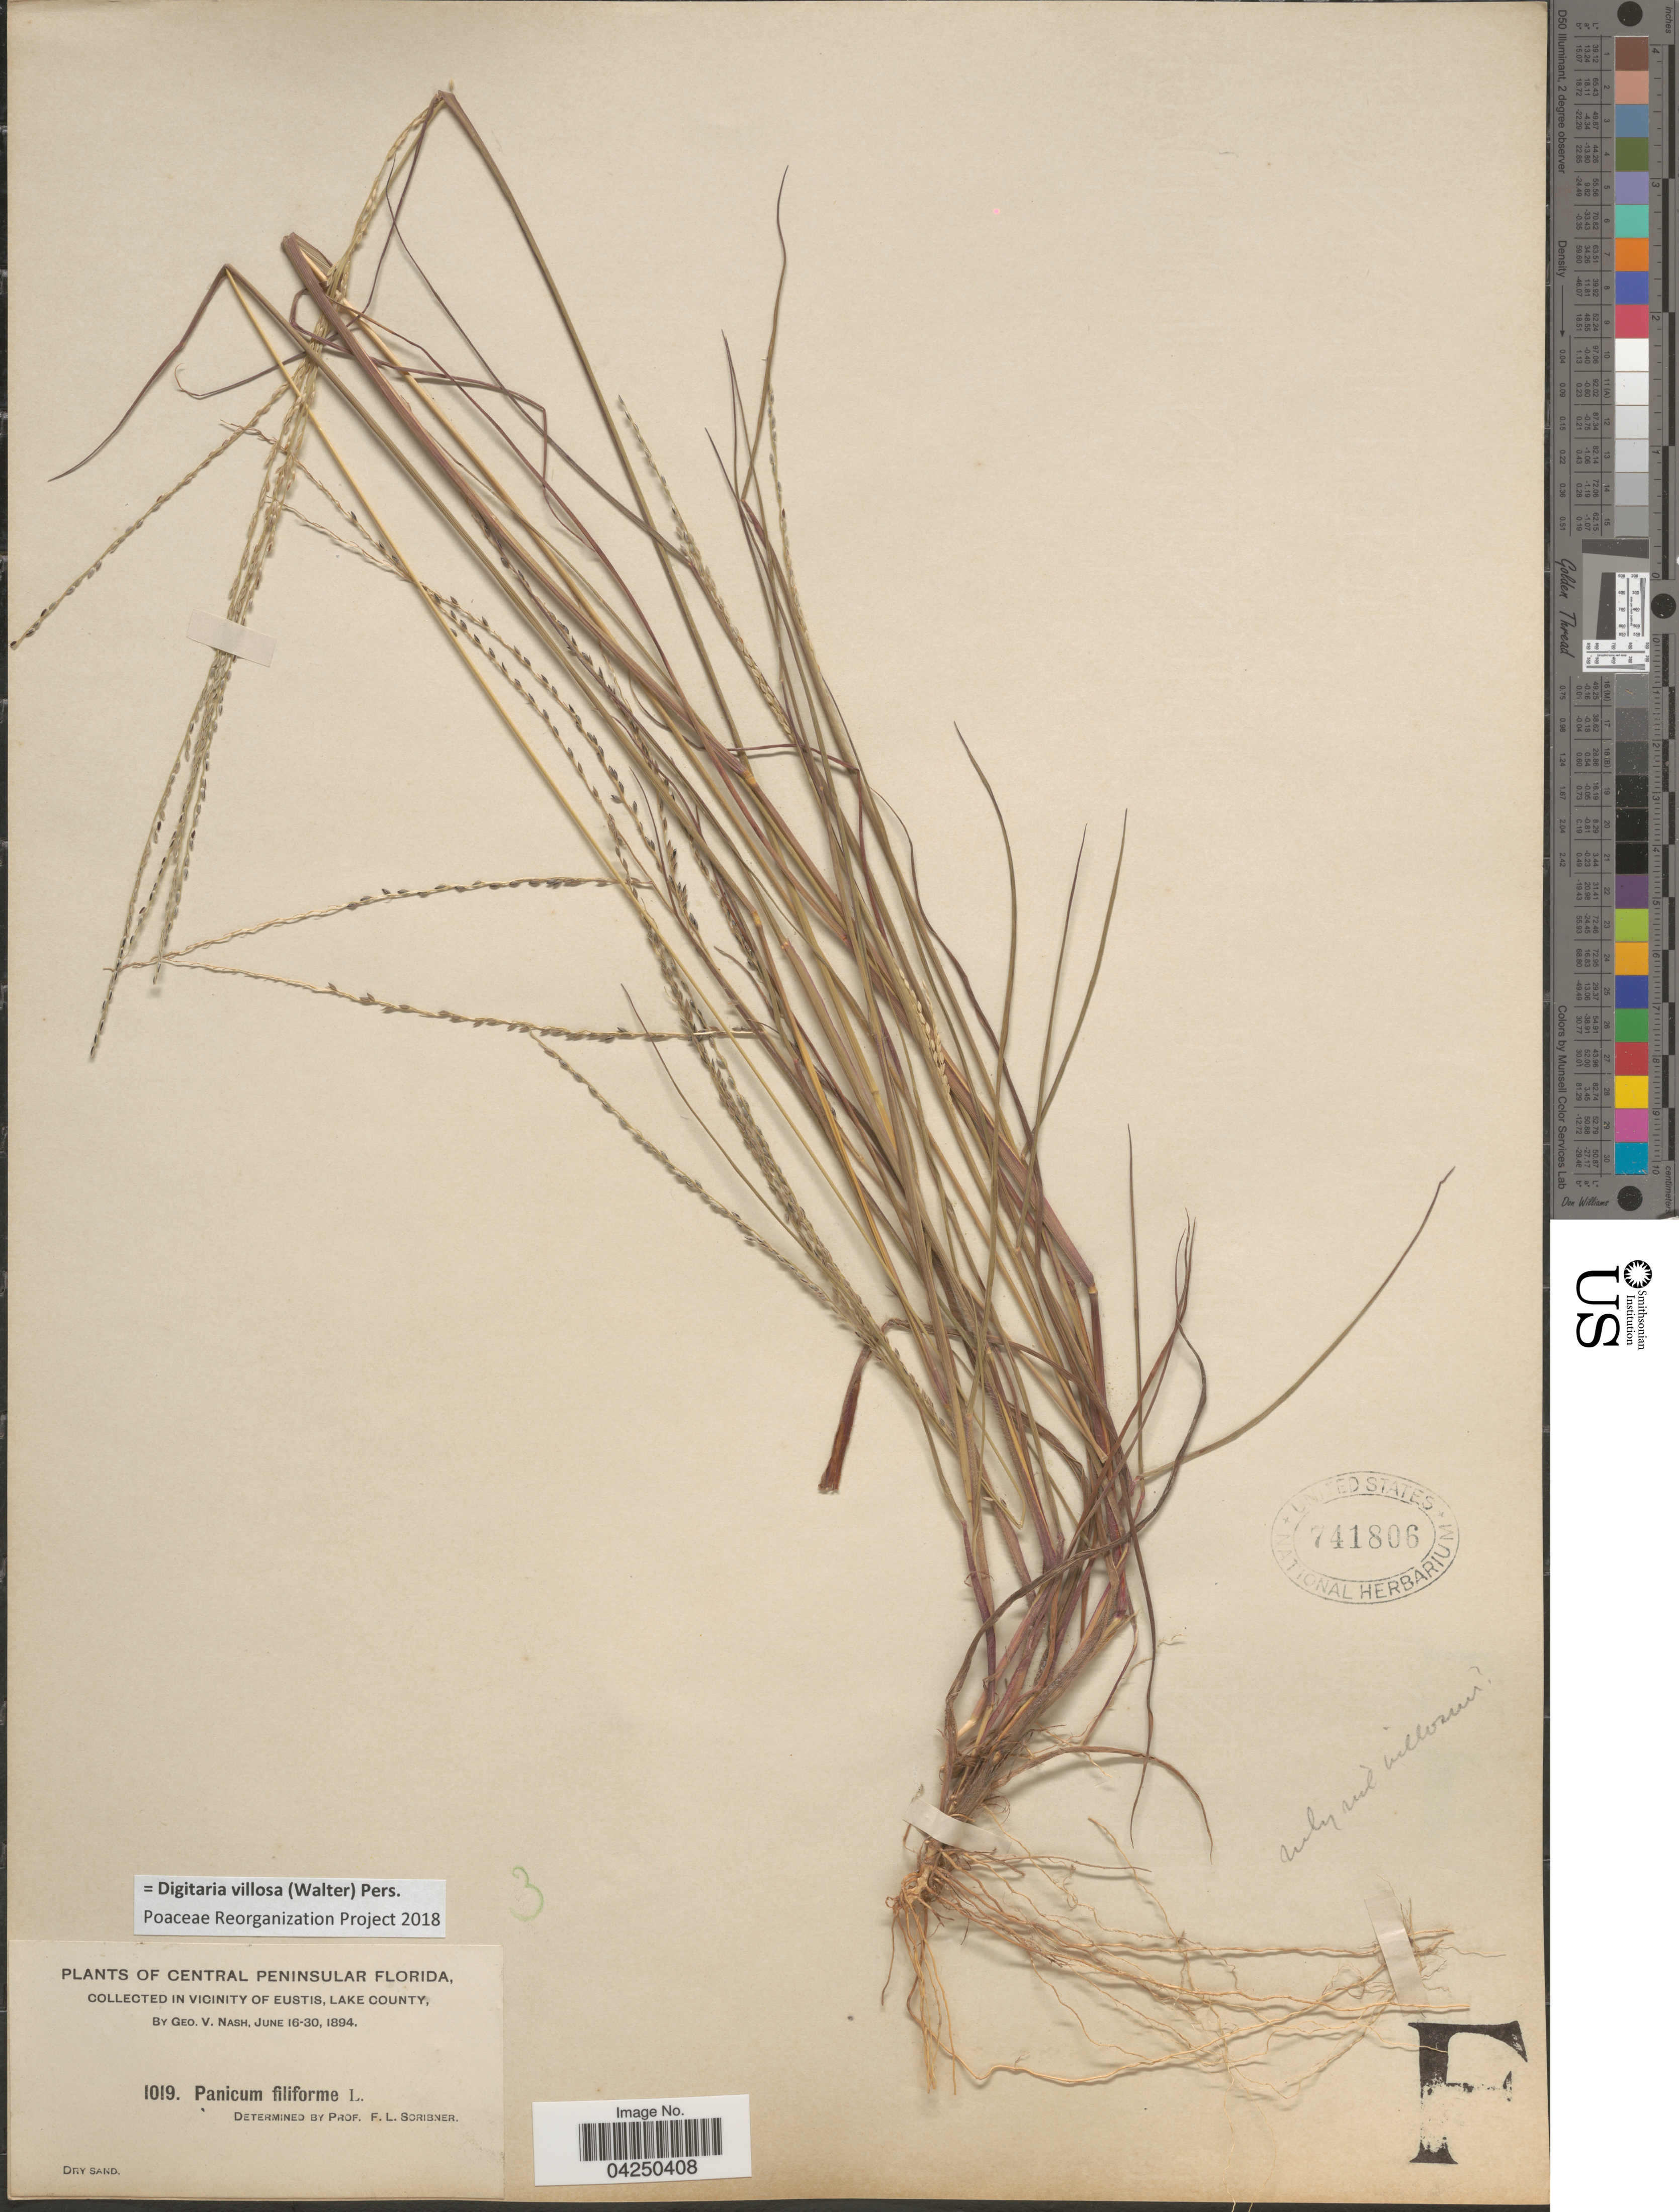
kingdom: Plantae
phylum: Tracheophyta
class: Liliopsida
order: Poales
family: Poaceae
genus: Digitaria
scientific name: Digitaria villosa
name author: (Walter) Pers.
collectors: G. V. Nash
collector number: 1019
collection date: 1894-06-16/1894-06-30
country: United States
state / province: Florida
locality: Central Peninsular Florida, in vicinity of Eustis, Lake County.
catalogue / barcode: US 741806